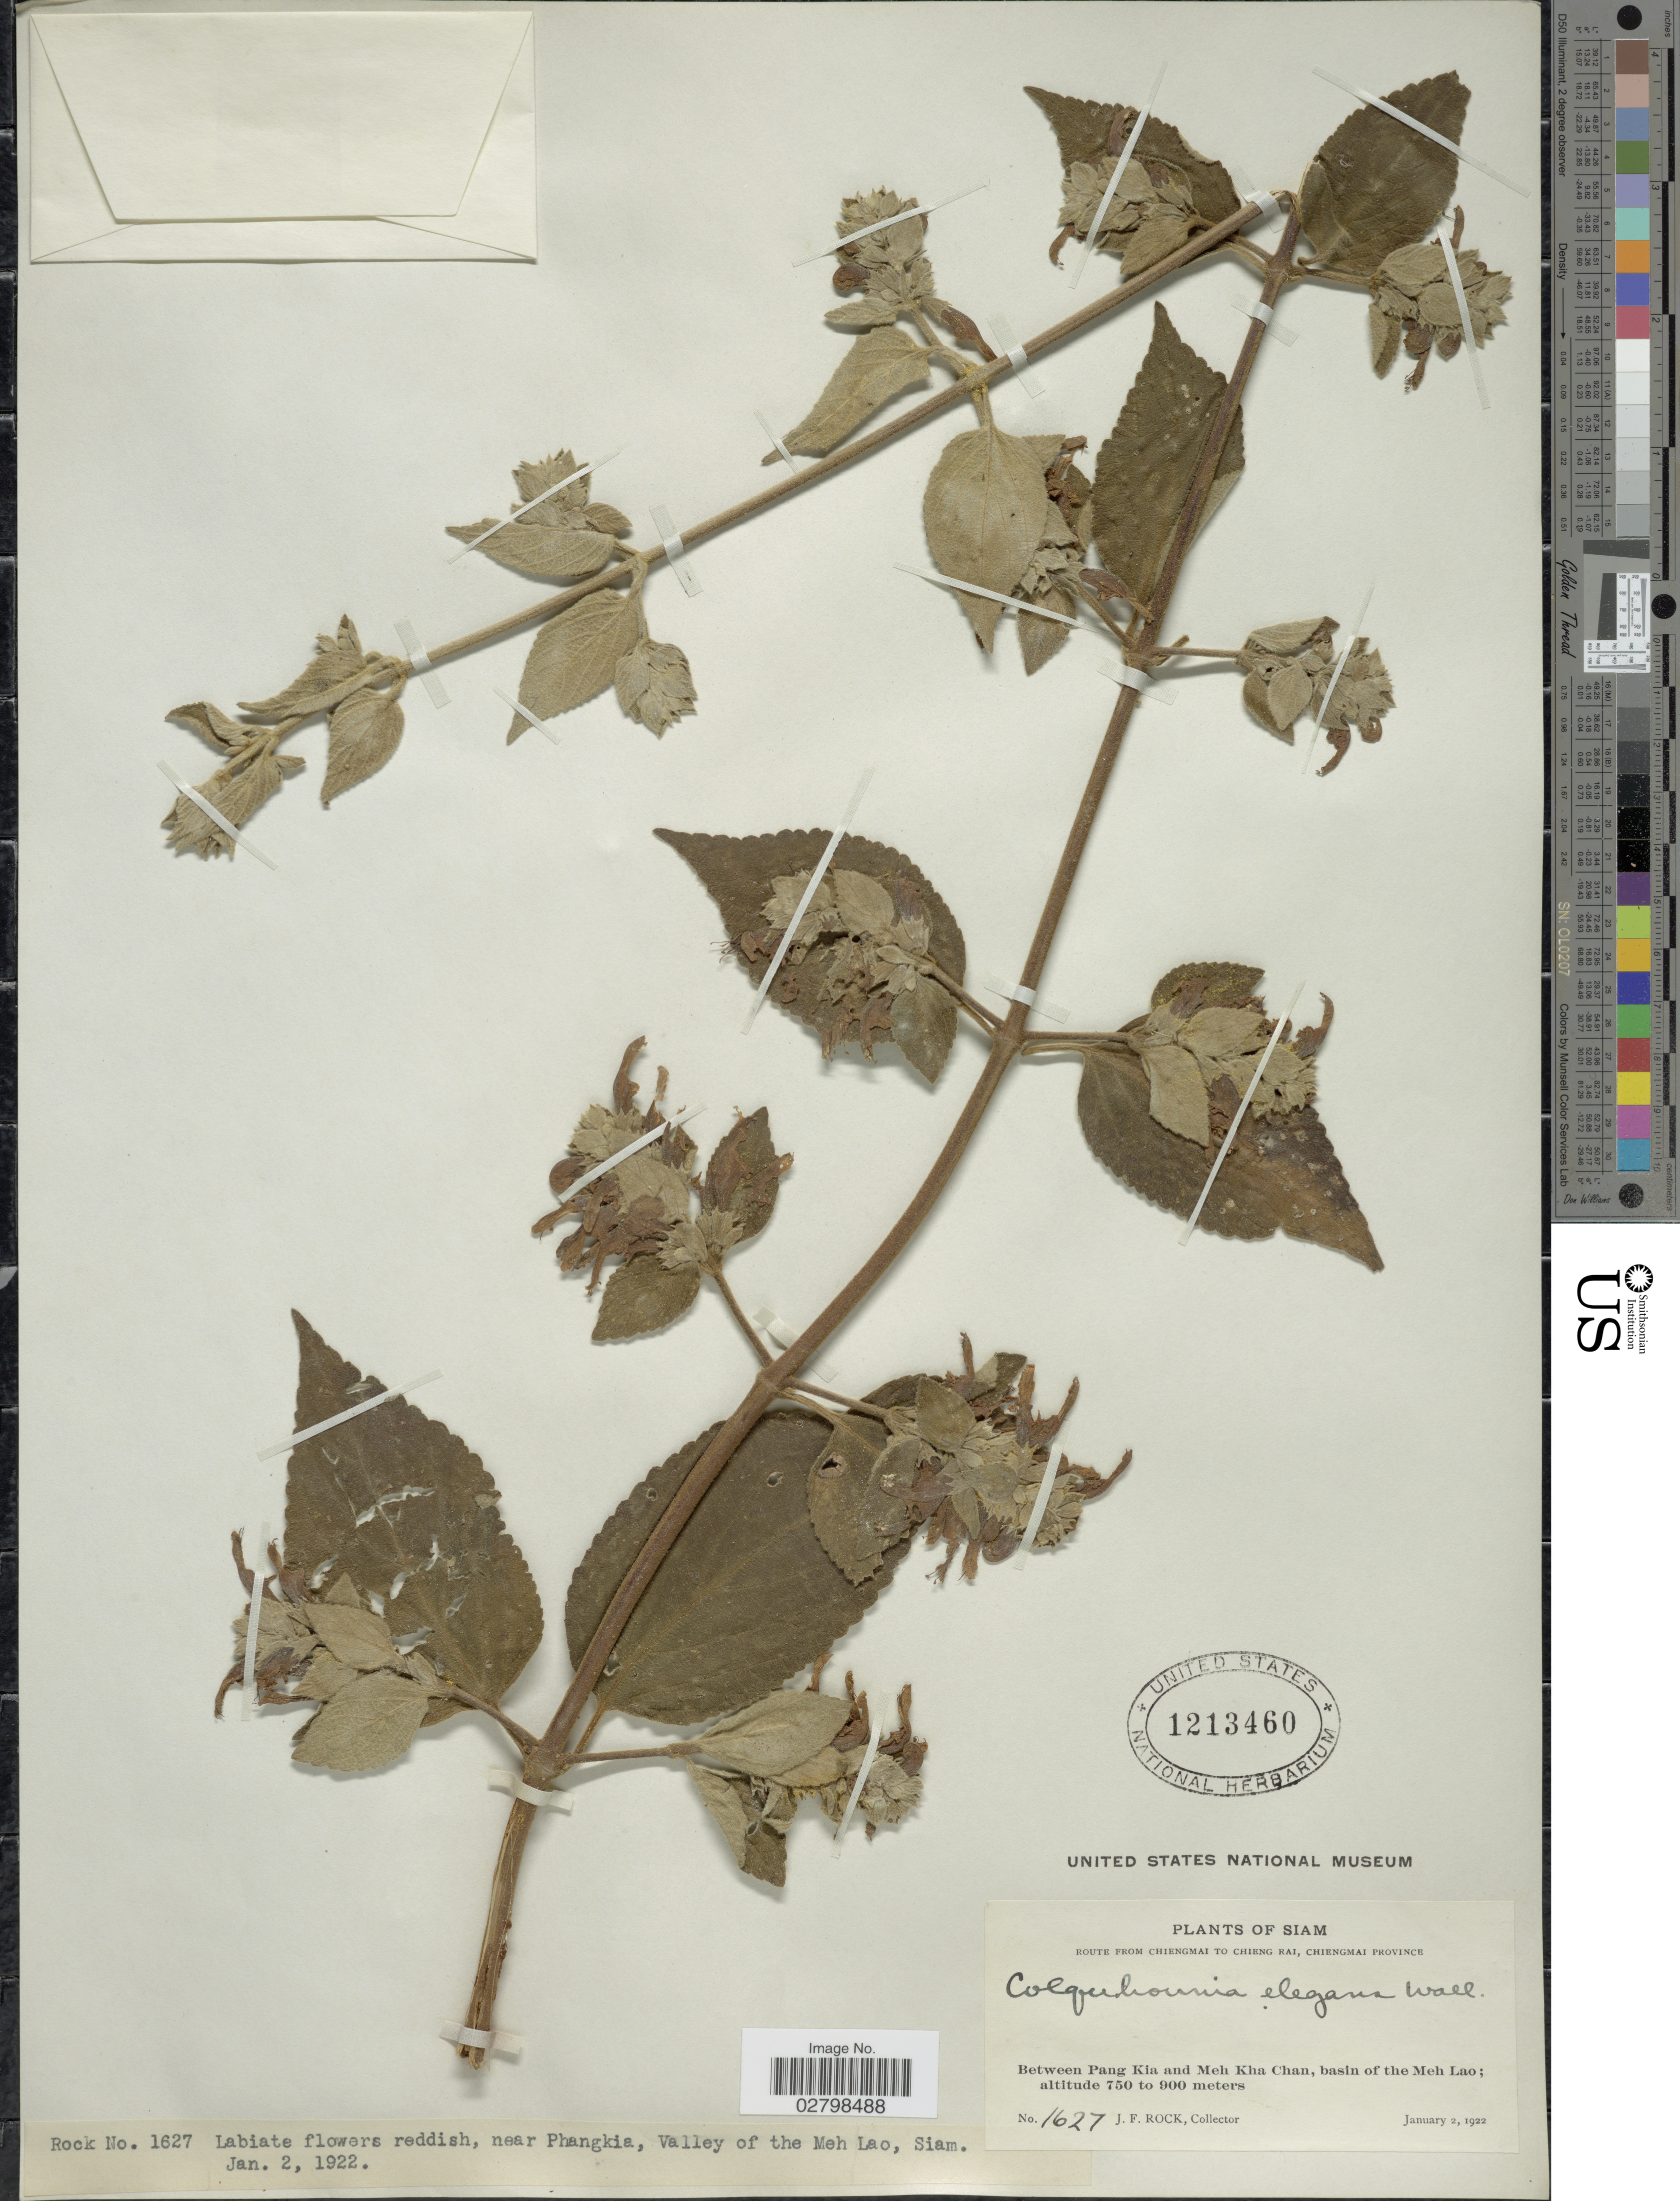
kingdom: Plantae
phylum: Tracheophyta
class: Magnoliopsida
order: Lamiales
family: Lamiaceae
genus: Colquhounia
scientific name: Colquhounia elegans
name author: Wall.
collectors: J. Rock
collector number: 1627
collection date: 1922-01-02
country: Thailand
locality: Route from Chiengmai to Chieng Rai, Chiengmai Province. Between Pang Kia and Meh Kha Chan, basin of the Meh Lao. Near Phangkia, Valley of the Meh Lao. Siam.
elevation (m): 750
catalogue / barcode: US 1213460